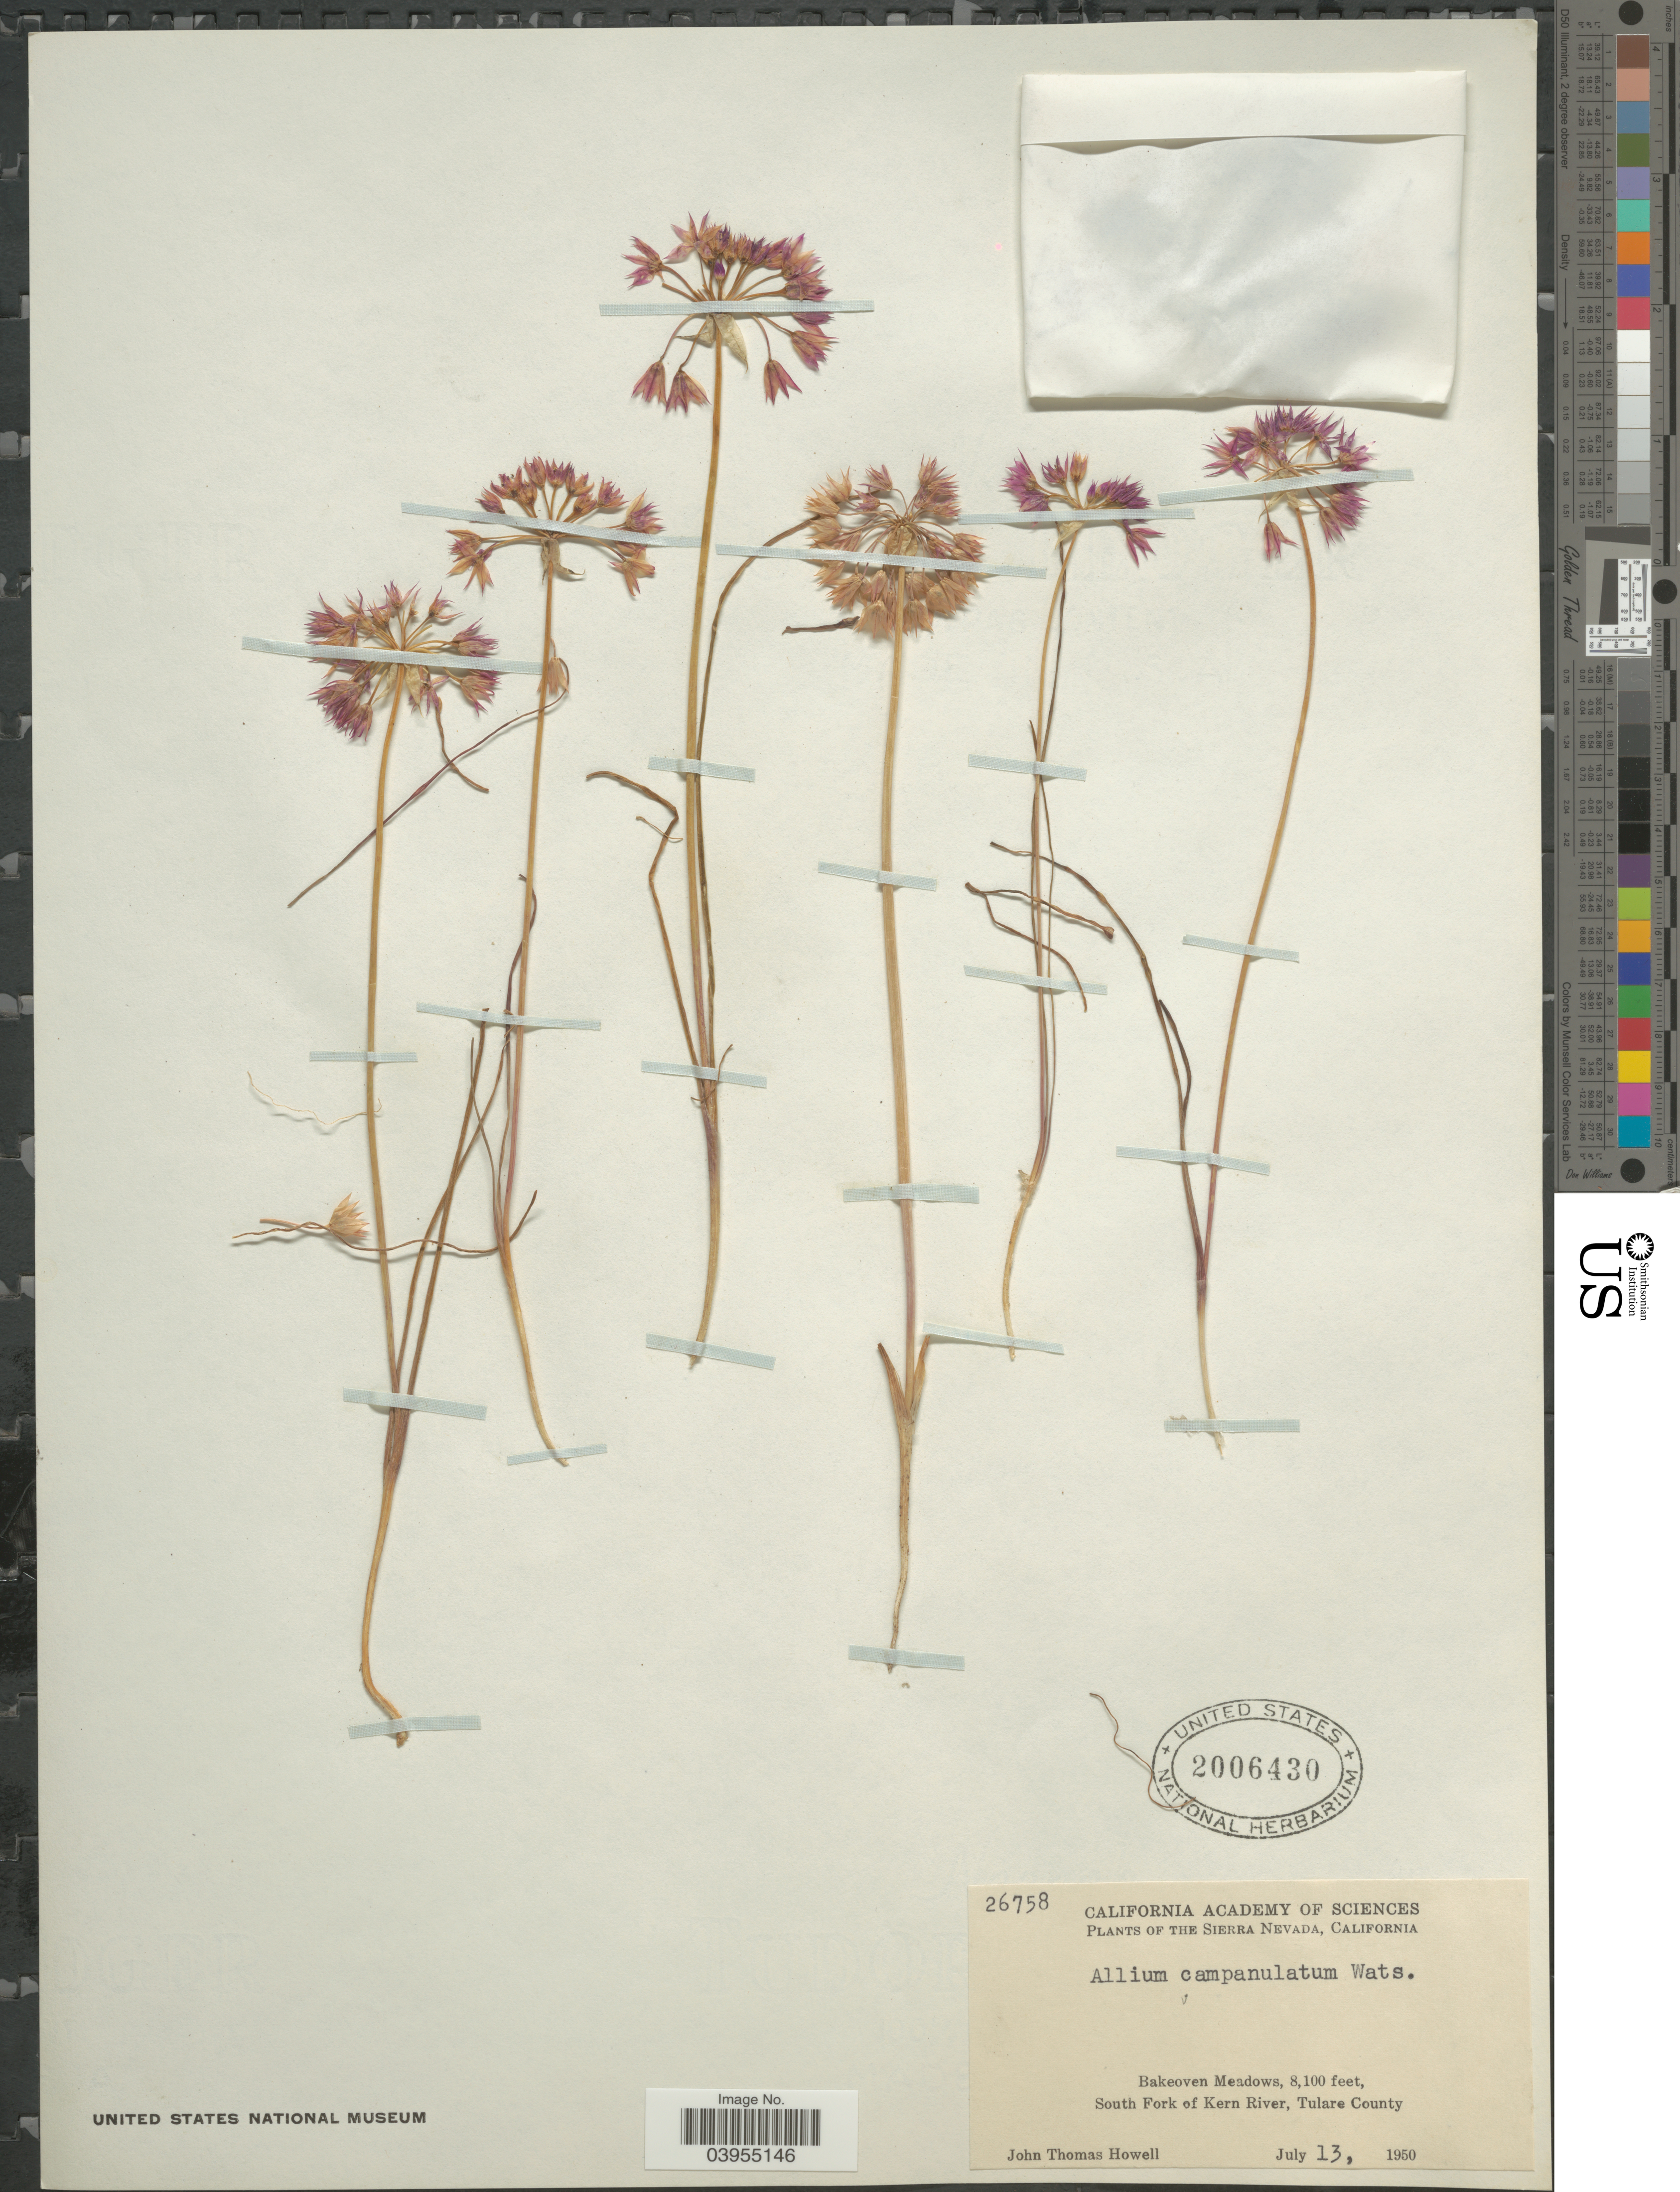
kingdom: Plantae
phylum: Tracheophyta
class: Liliopsida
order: Asparagales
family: Amaryllidaceae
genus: Allium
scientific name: Allium campanulatum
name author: S. Watson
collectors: J. T. Howell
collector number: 26758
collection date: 1950-07-13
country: United States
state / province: California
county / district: Tulare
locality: The Sierra Nevada. Bakeoven Meadows, South Fork of Kern River, Tulare County.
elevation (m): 2469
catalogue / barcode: US 2006430